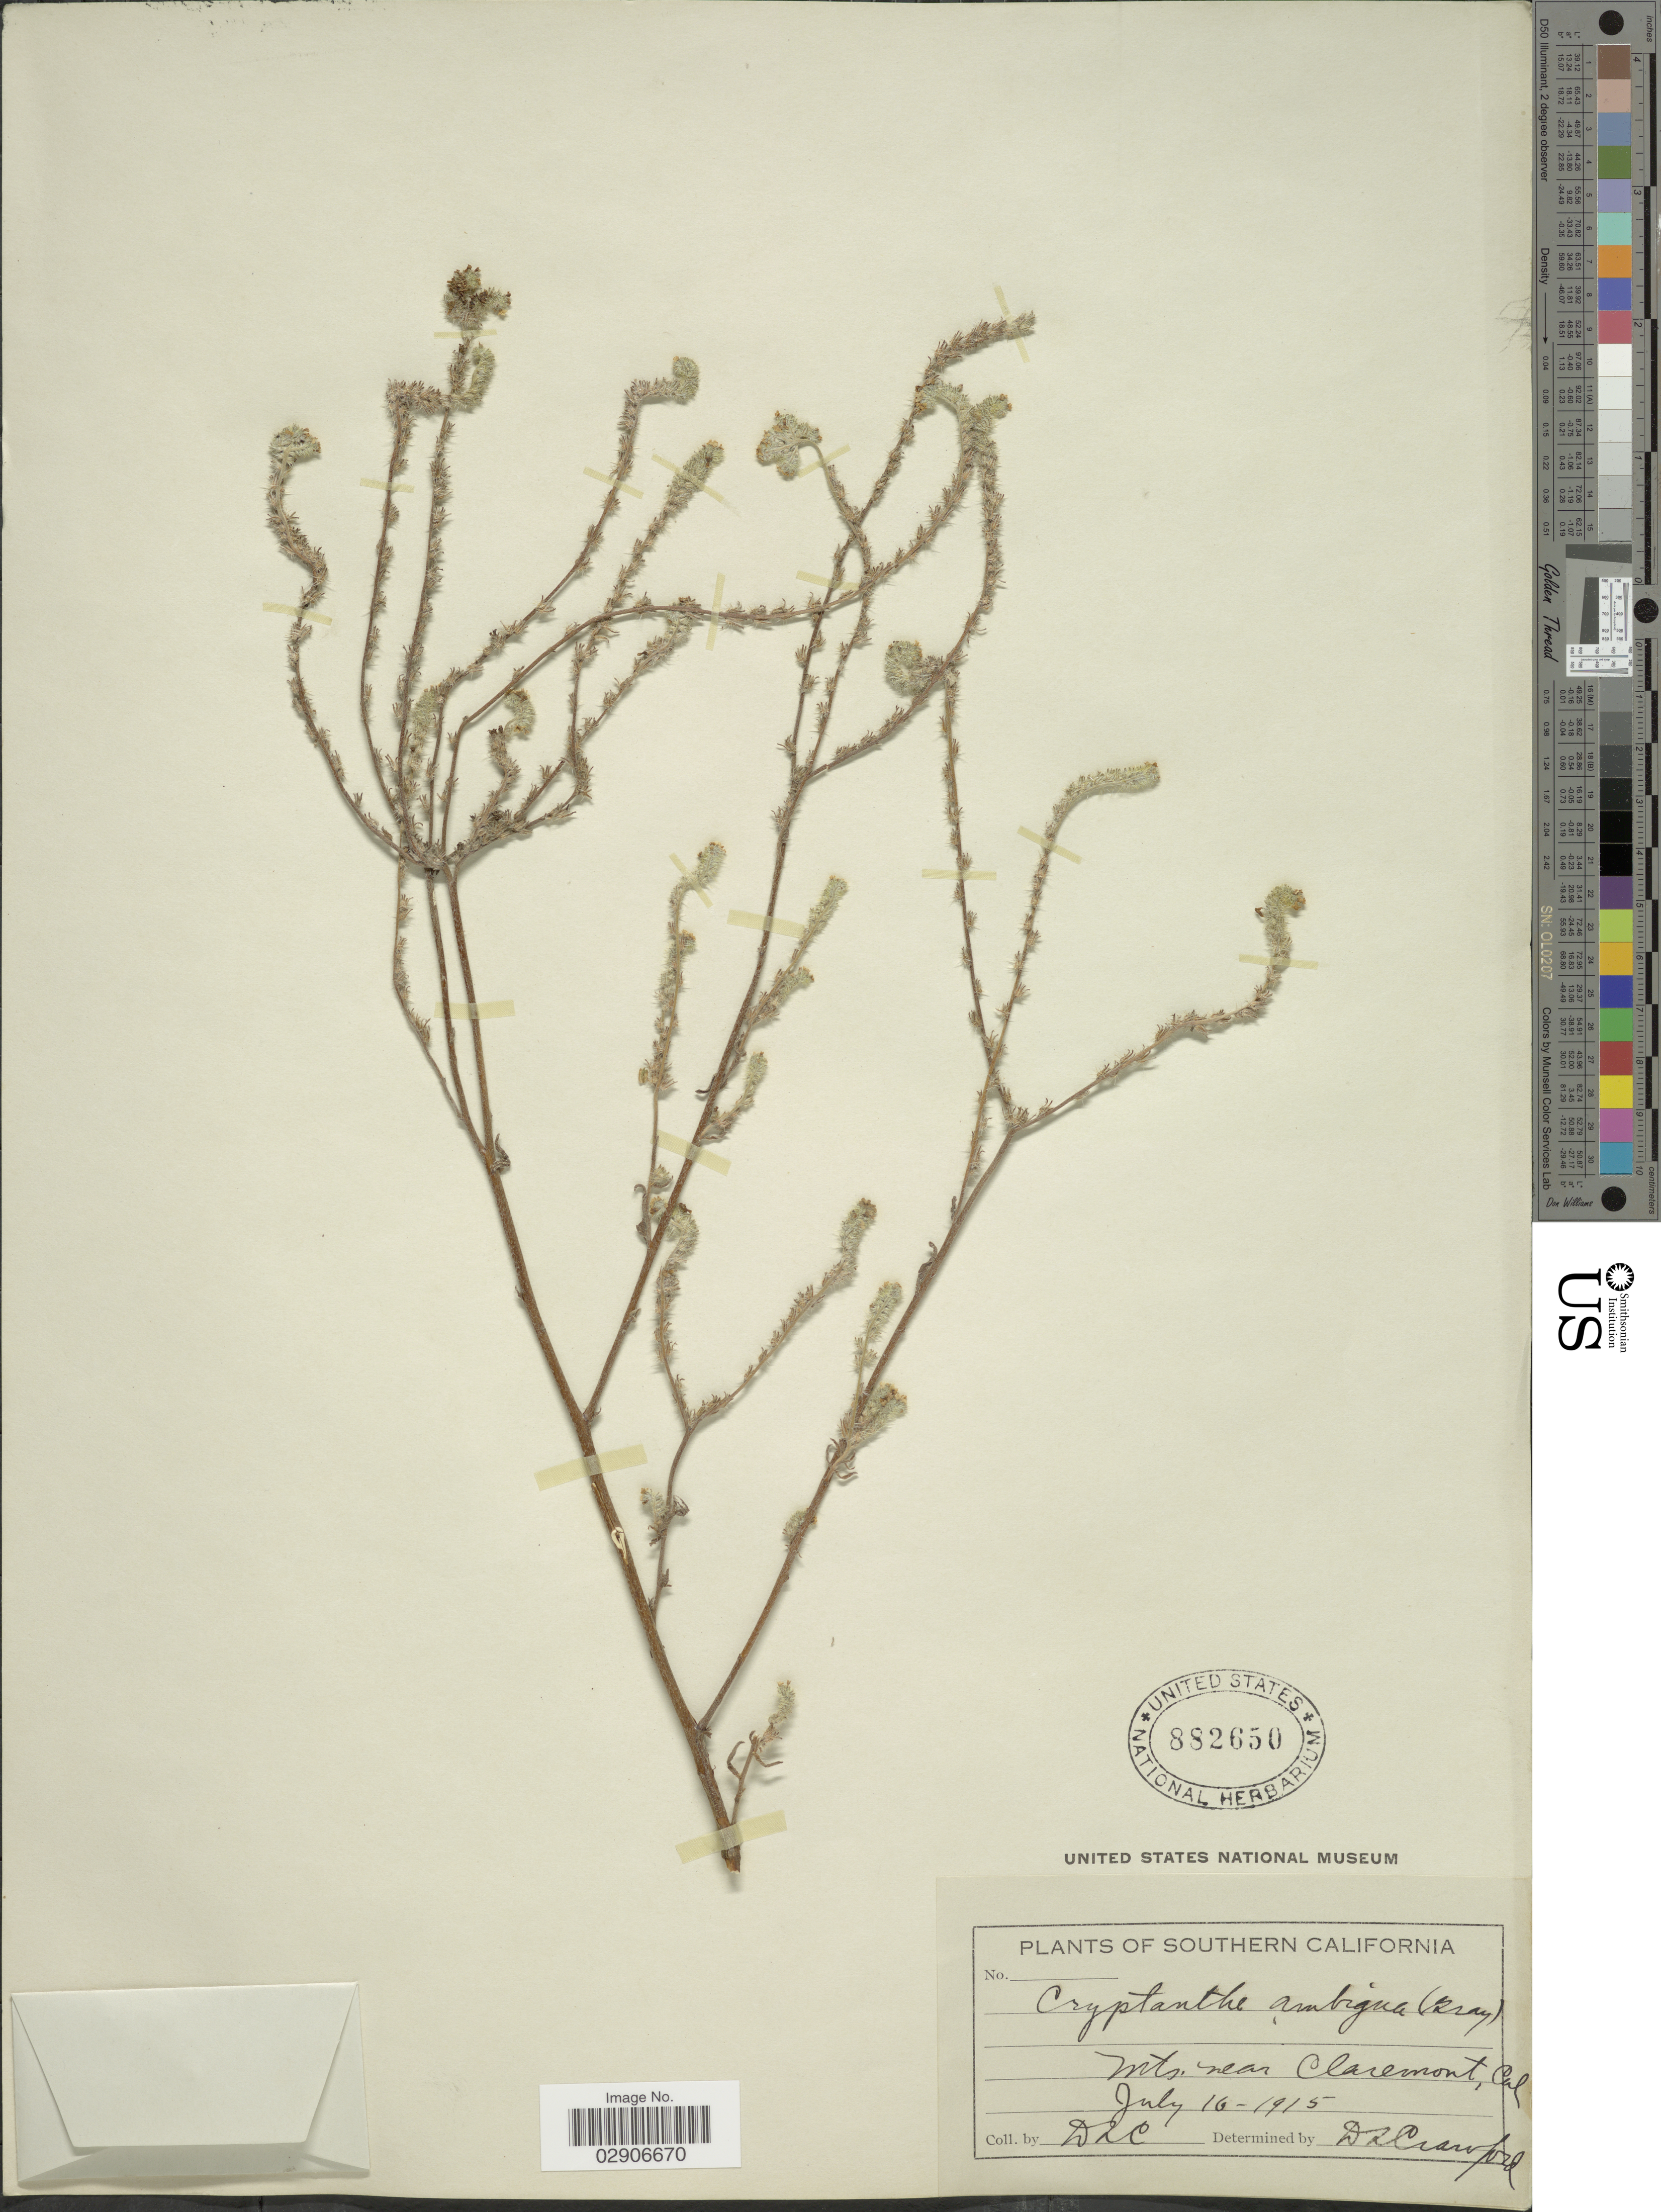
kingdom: Plantae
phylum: Tracheophyta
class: Magnoliopsida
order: Boraginales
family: Boraginaceae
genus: Cryptantha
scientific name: Cryptantha ambigua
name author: (A. Gray) Greene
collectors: D. L. C.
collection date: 1915-07-16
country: United States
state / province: California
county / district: Los Angeles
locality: Ints. near Claremont, Cal. Southern California.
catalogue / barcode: US 882650